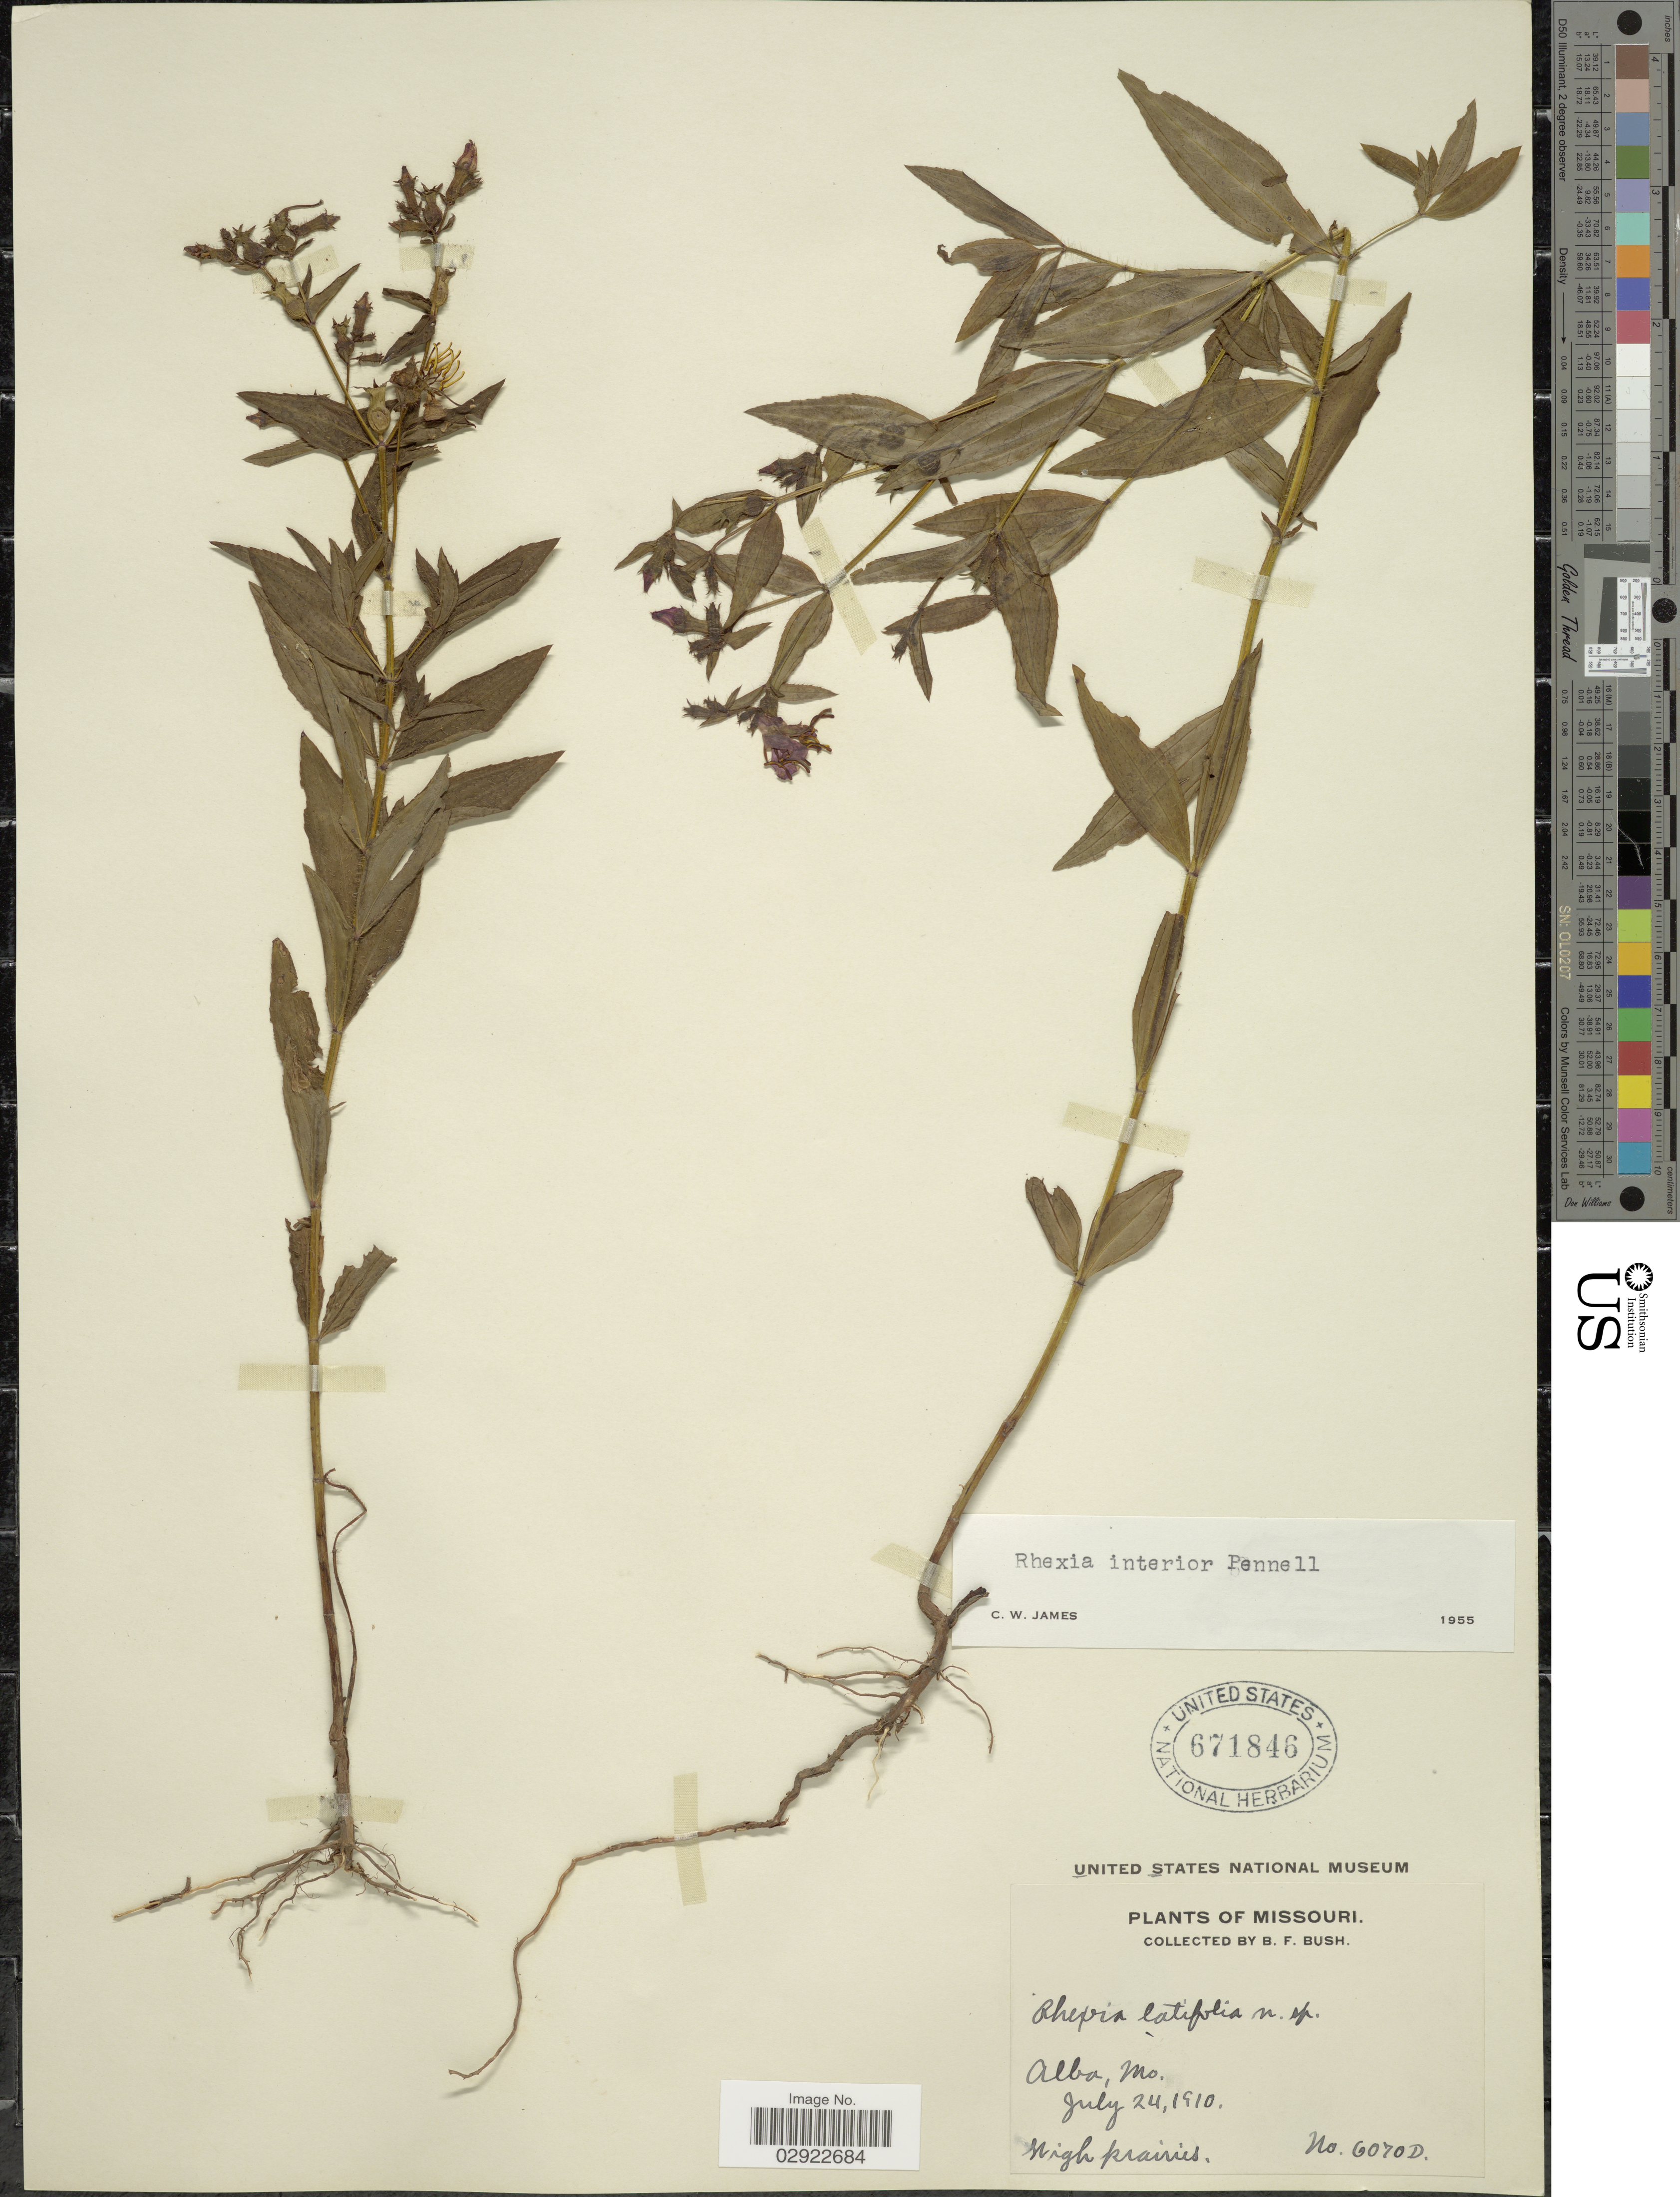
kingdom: Plantae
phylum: Tracheophyta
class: Magnoliopsida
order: Myrtales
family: Melastomataceae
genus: Rhexia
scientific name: Rhexia interior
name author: Pennell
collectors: B. F. Bush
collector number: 6070D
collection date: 1910-07-24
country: United States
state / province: Missouri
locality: Alba.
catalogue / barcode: US 671846